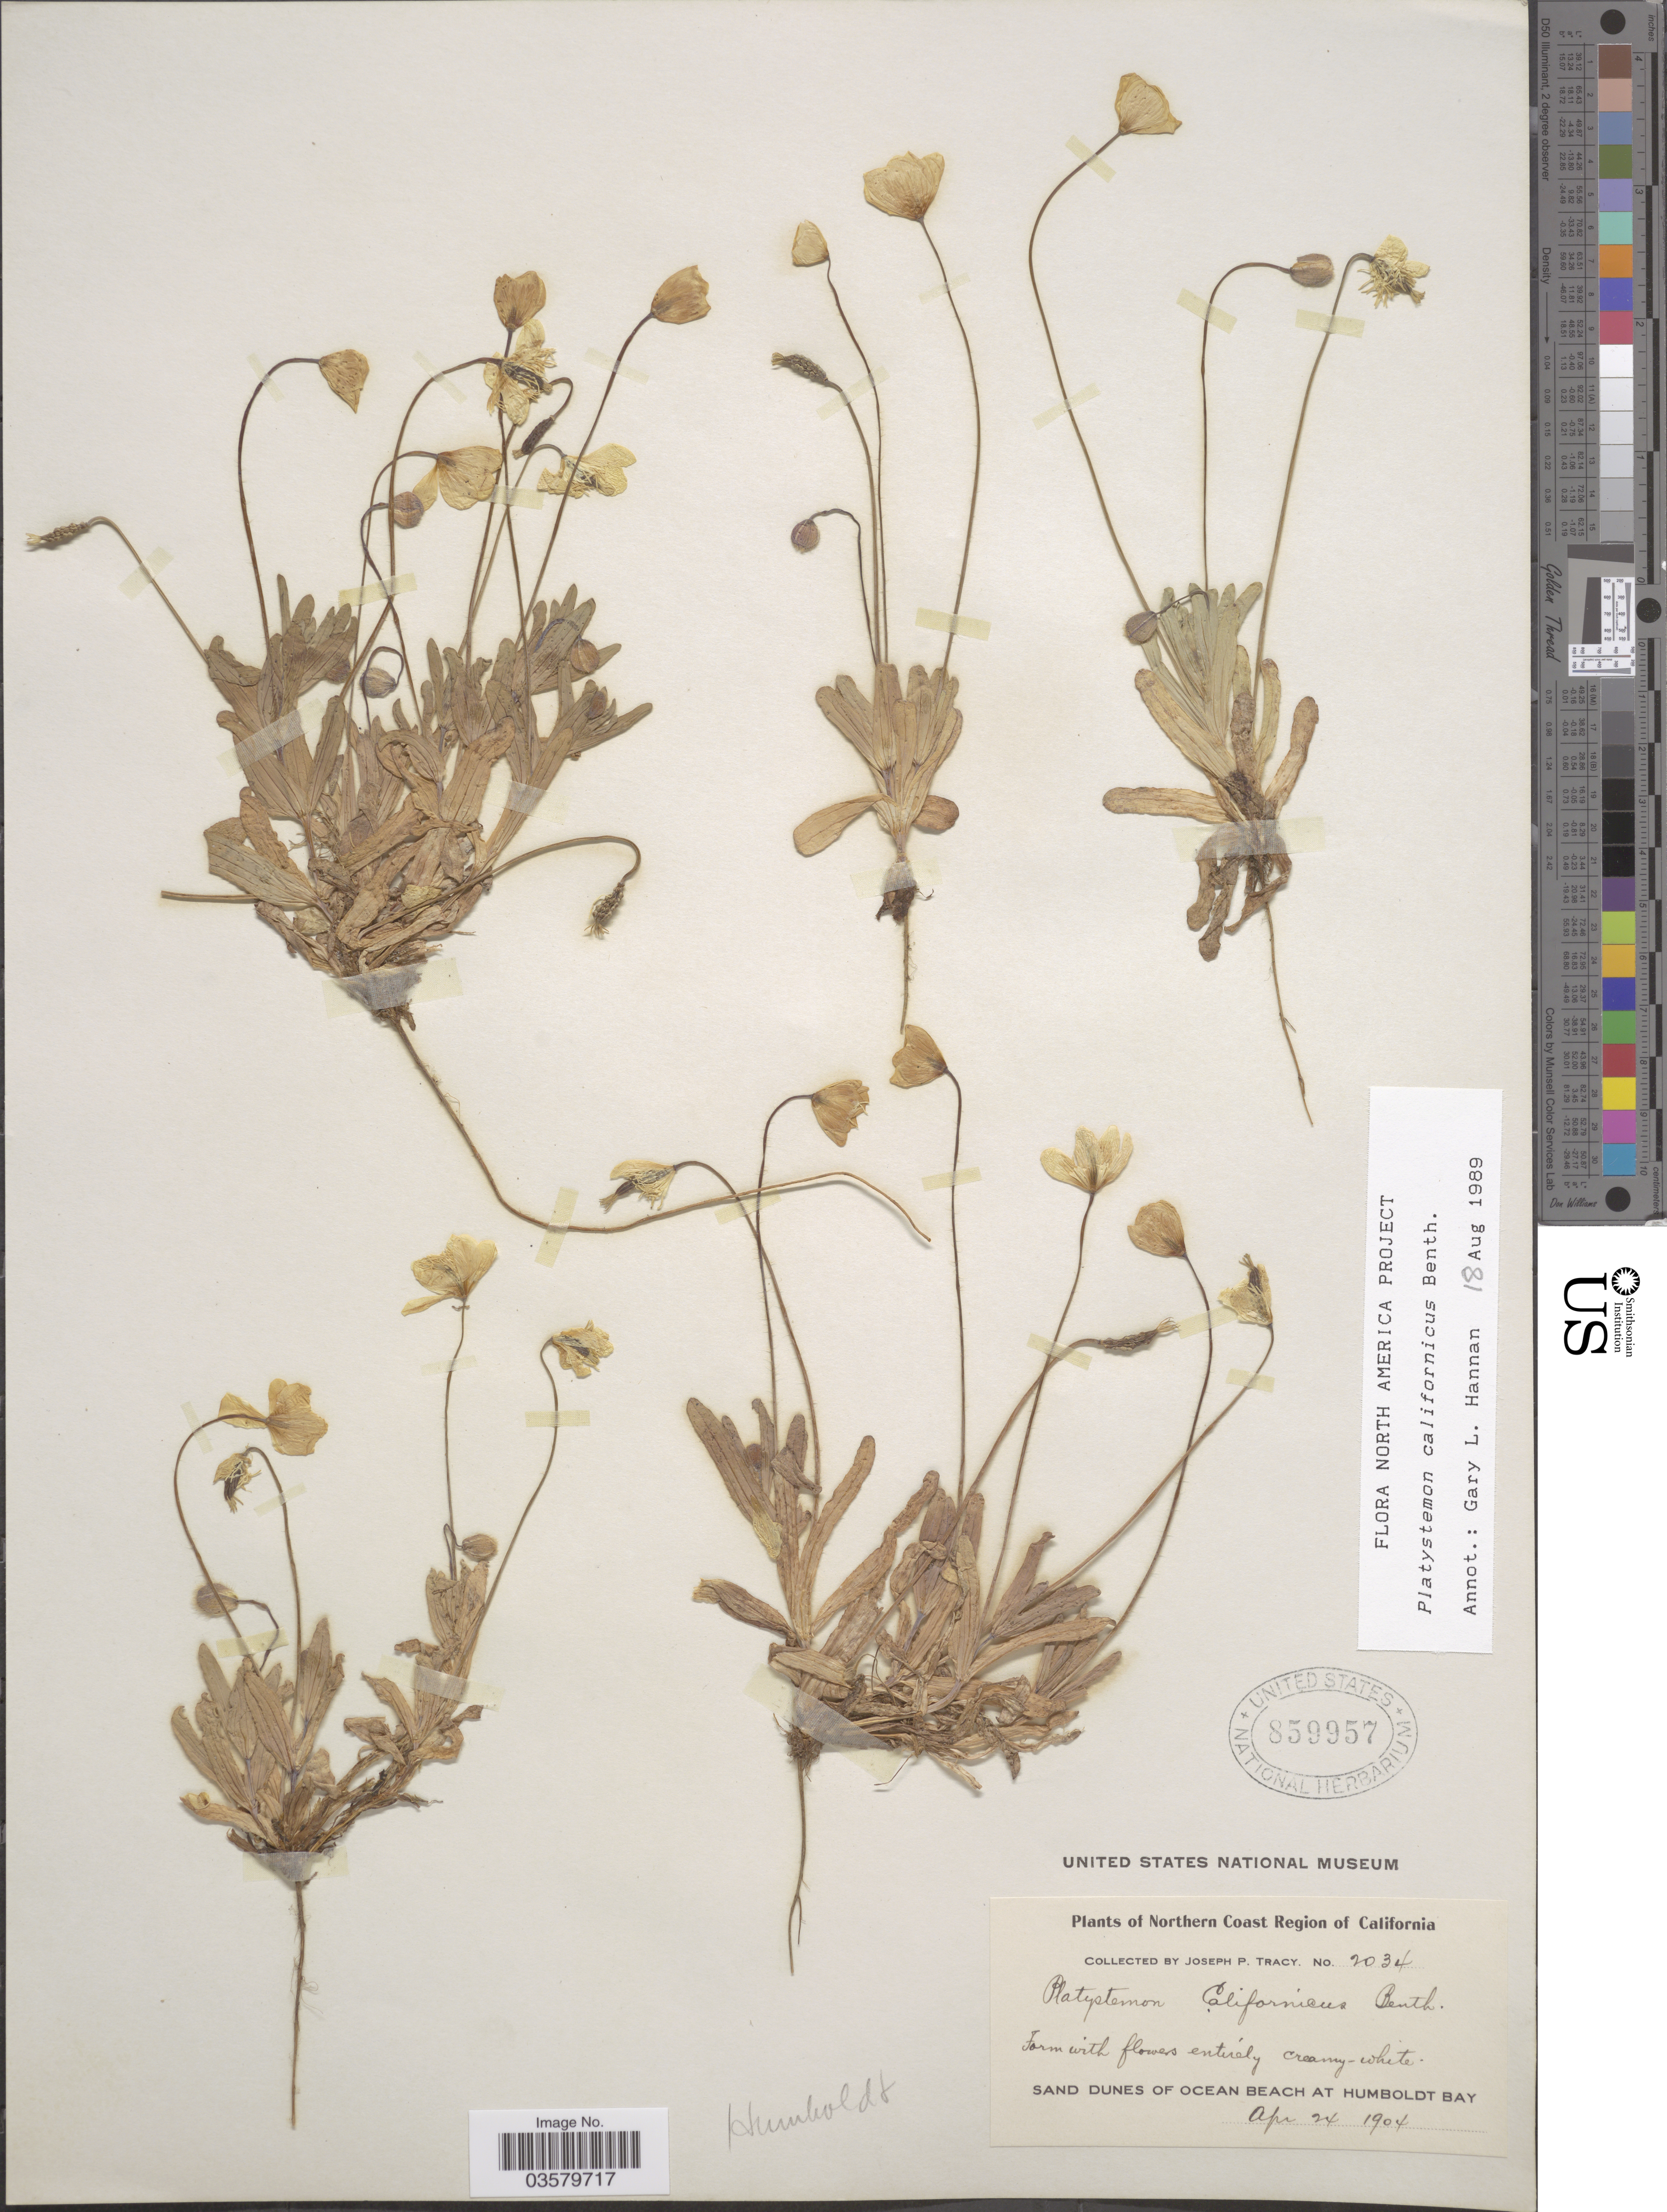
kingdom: Plantae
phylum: Tracheophyta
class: Magnoliopsida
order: Ranunculales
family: Papaveraceae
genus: Platystemon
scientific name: Platystemon californicus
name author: Benth.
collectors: J. Tracy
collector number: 2034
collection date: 1904-04-24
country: United States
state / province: California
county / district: Humboldt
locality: Northern Coast Region of California. Sand dunes of Ocean Beach at Humboldt Bay. Humboldt.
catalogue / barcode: US 859957